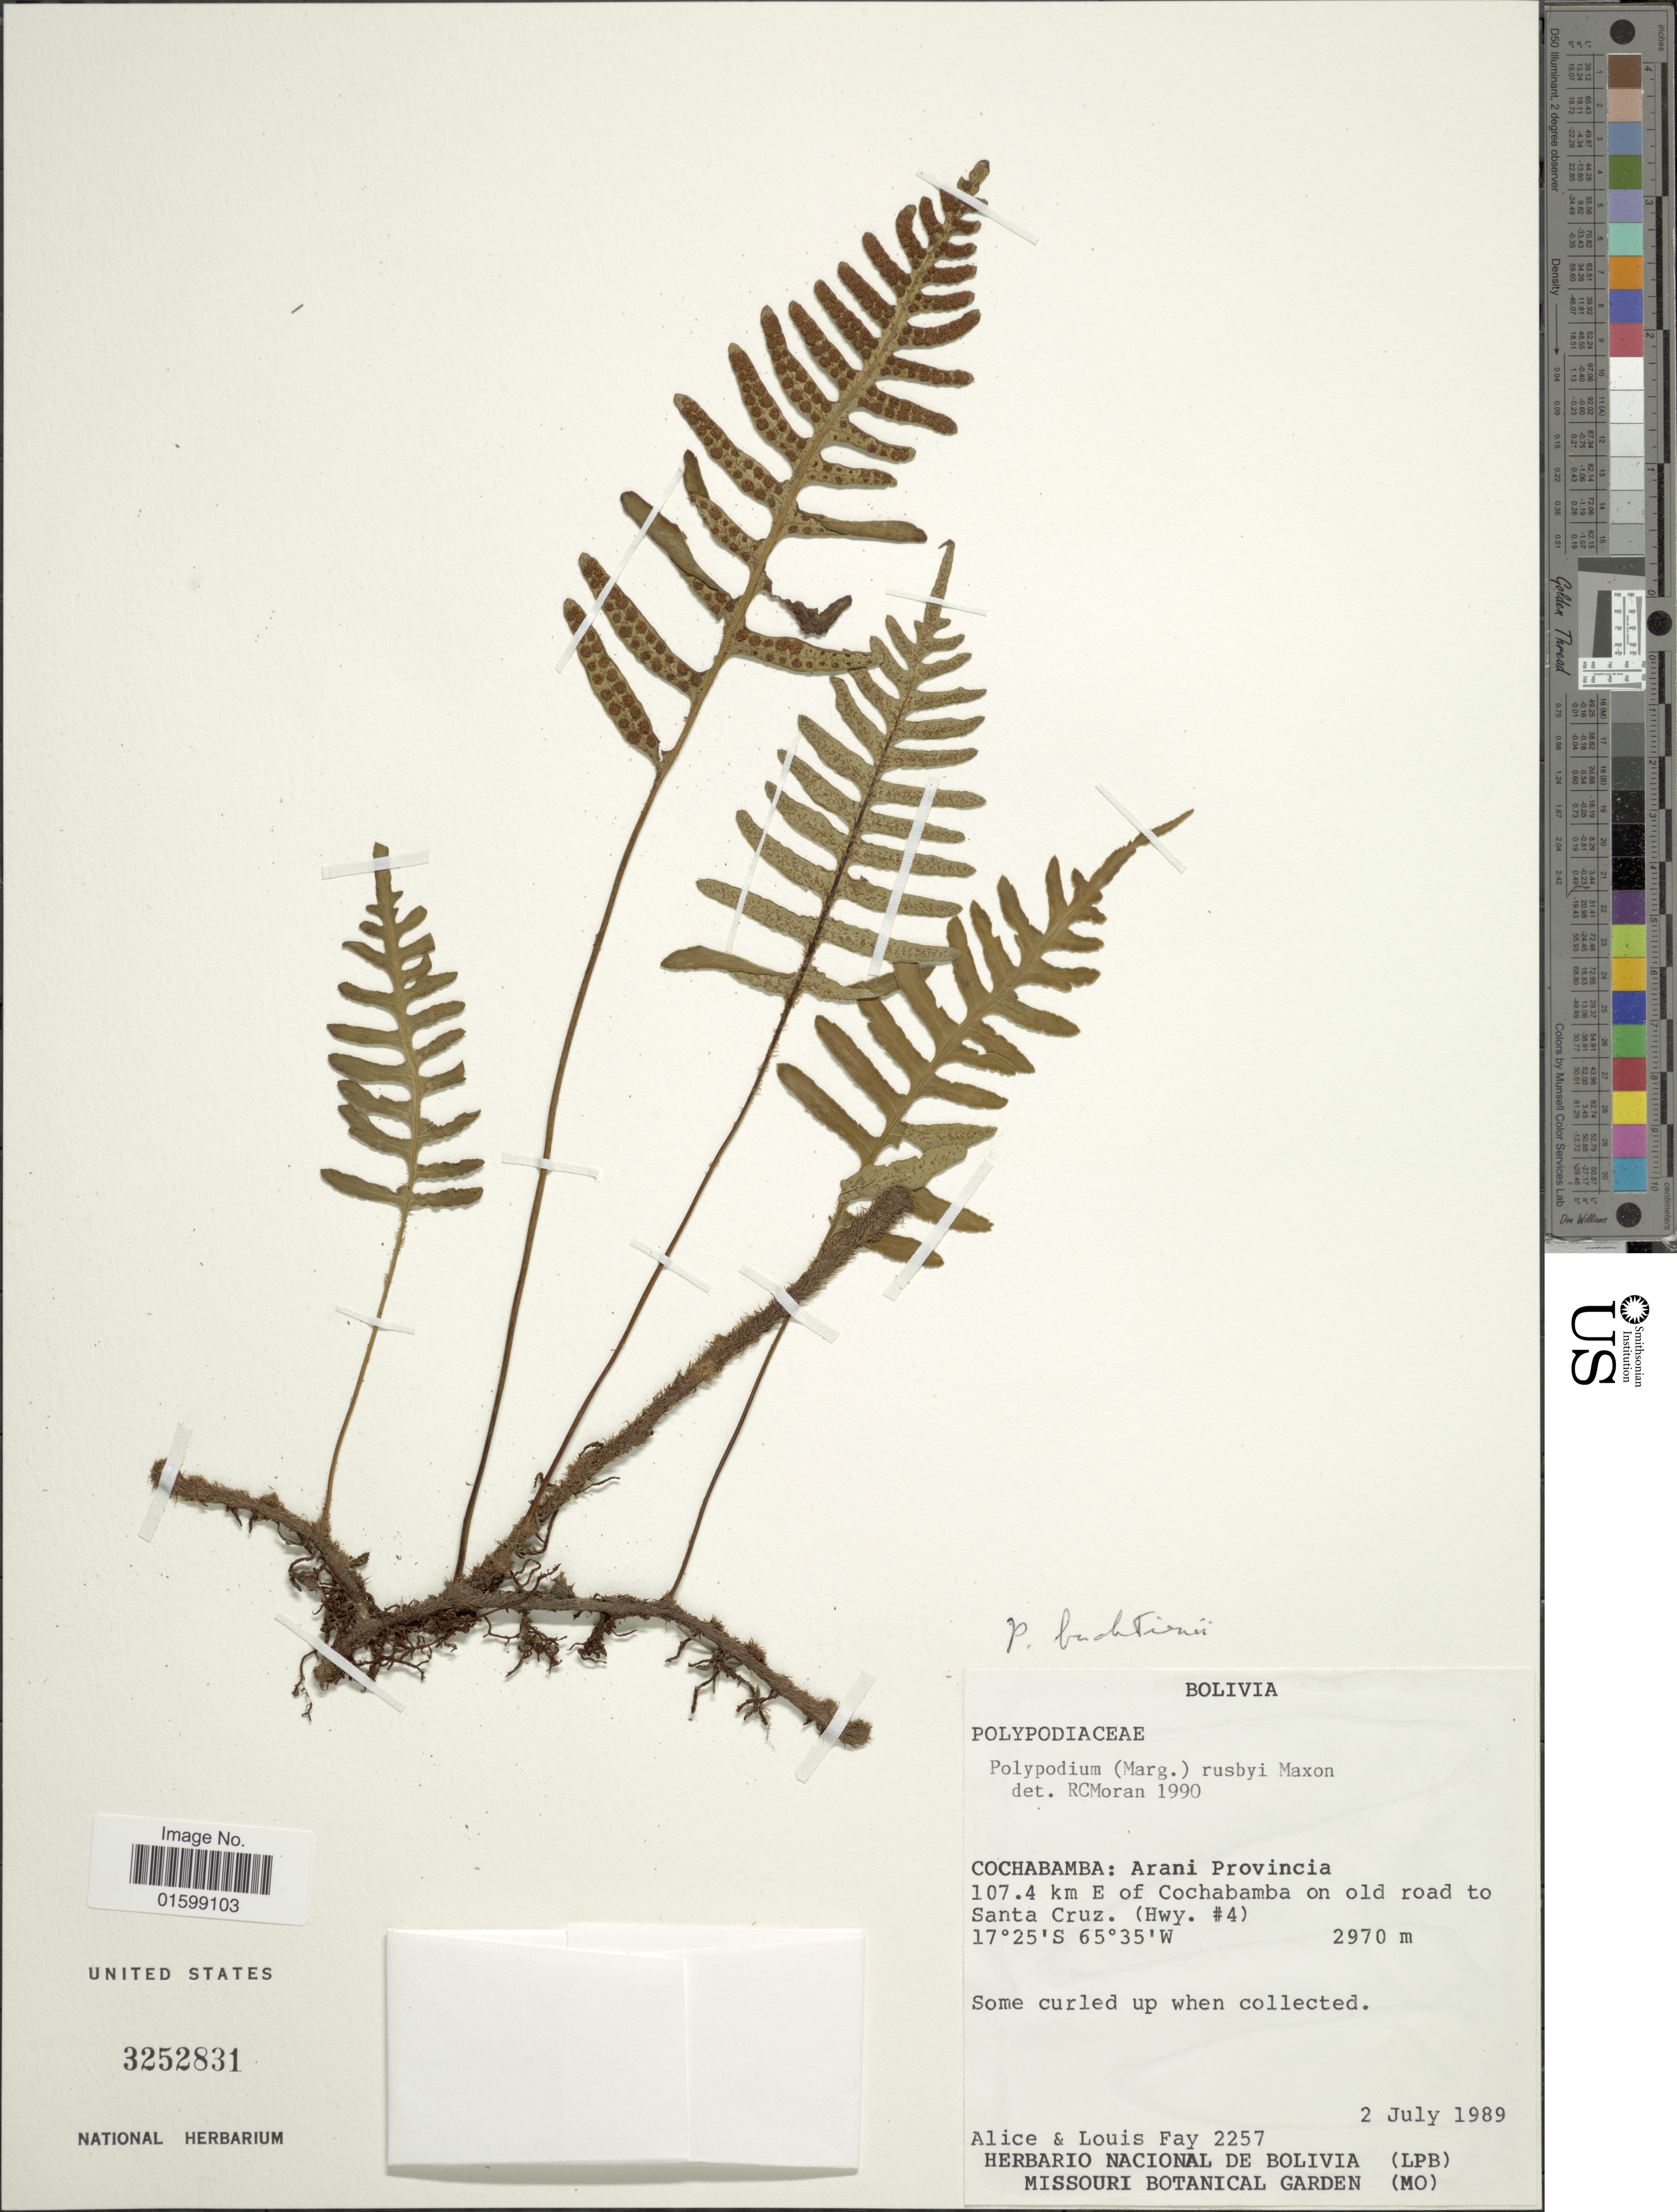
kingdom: Plantae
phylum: Tracheophyta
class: Polypodiopsida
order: Polypodiales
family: Polypodiaceae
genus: Pleopeltis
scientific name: Pleopeltis buchtienii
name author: (Christ & Rosenst.) A.R. Sm.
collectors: A. Fay & L. Fay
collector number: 2257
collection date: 1989-07-02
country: Bolivia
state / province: Cochabamba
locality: Arani Provincia, 107.4 km E of Cochabamba on old road to Santa Cruz. (Hwy. #4)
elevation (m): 2970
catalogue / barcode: US 3252831